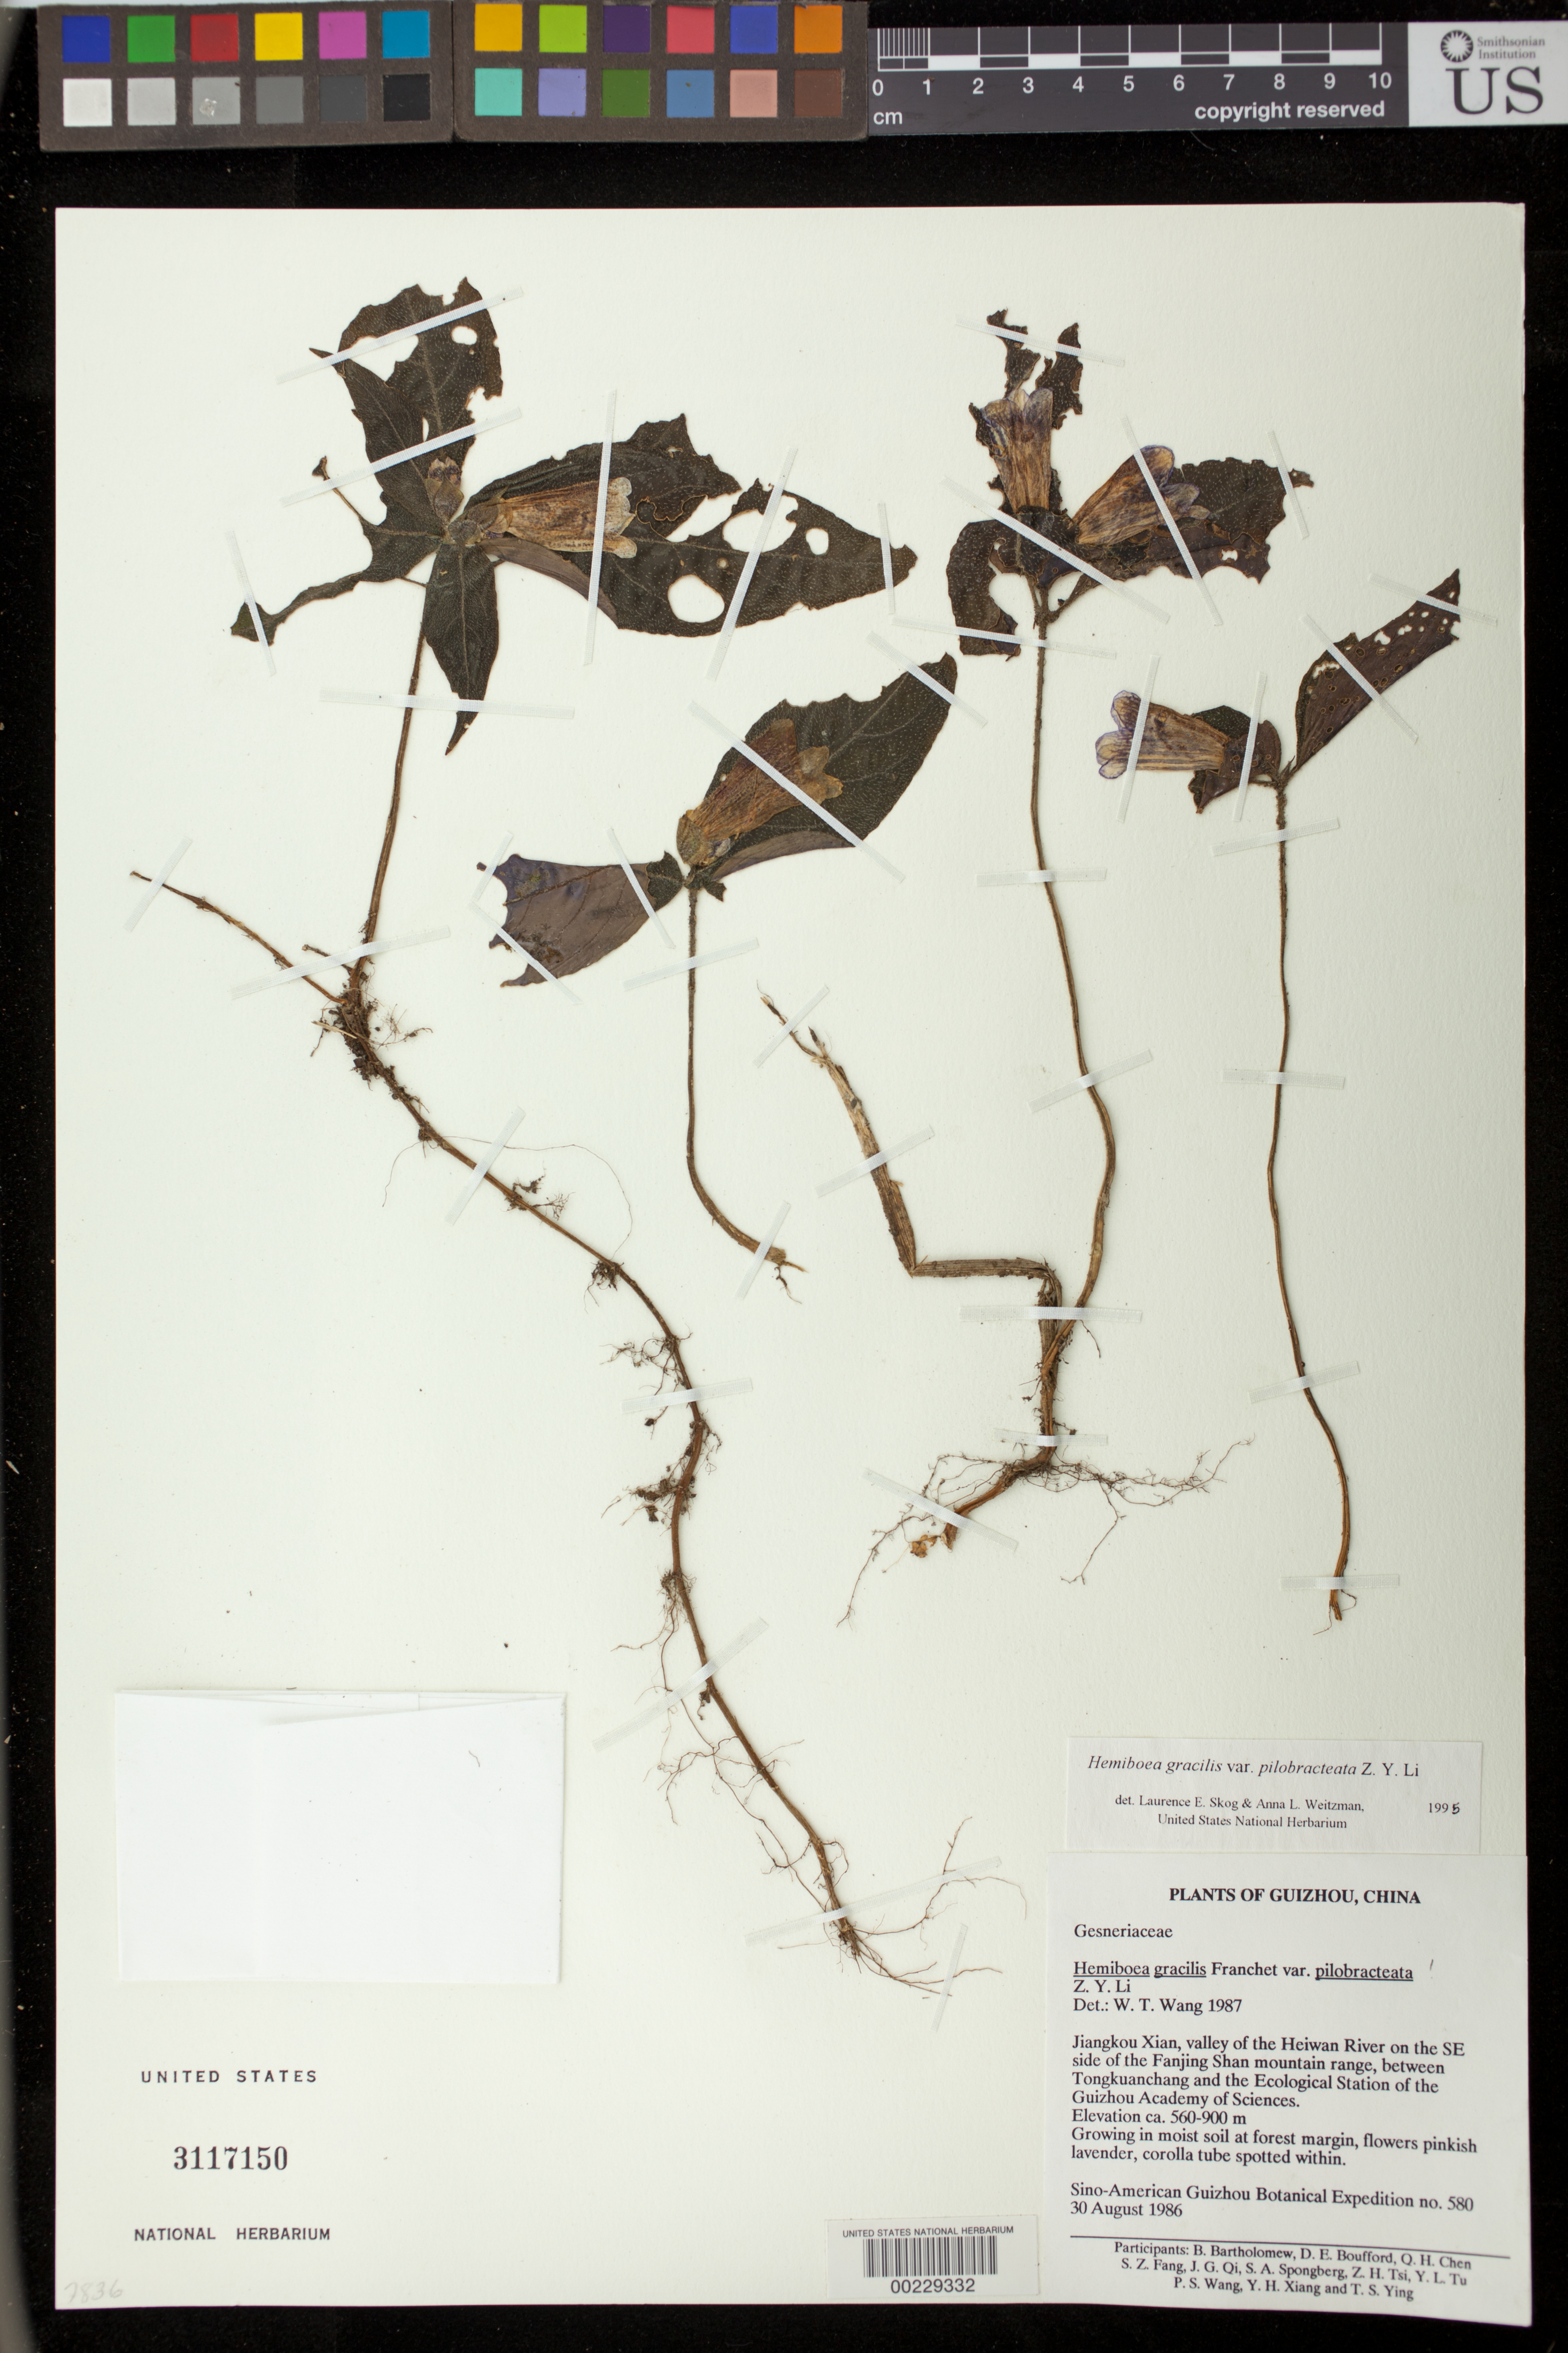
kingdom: Plantae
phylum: Tracheophyta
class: Magnoliopsida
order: Lamiales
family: Gesneriaceae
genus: Hemiboea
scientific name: Hemiboea gracilis var. pilobracteata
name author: Z.Y. Li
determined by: Wang, W. T.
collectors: Sino-Amer. Guizhou Bot. Exped.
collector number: S-AGBE 580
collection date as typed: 30 Aug 1986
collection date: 1986-08-30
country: China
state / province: Guizhou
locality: Jiangkou xian, valley of heiwan river on se side of fanjing shan mountain range, between tongkuangchang & eco station of guizhou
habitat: Growing in moist soil at forest margin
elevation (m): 560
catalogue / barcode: US 3117150